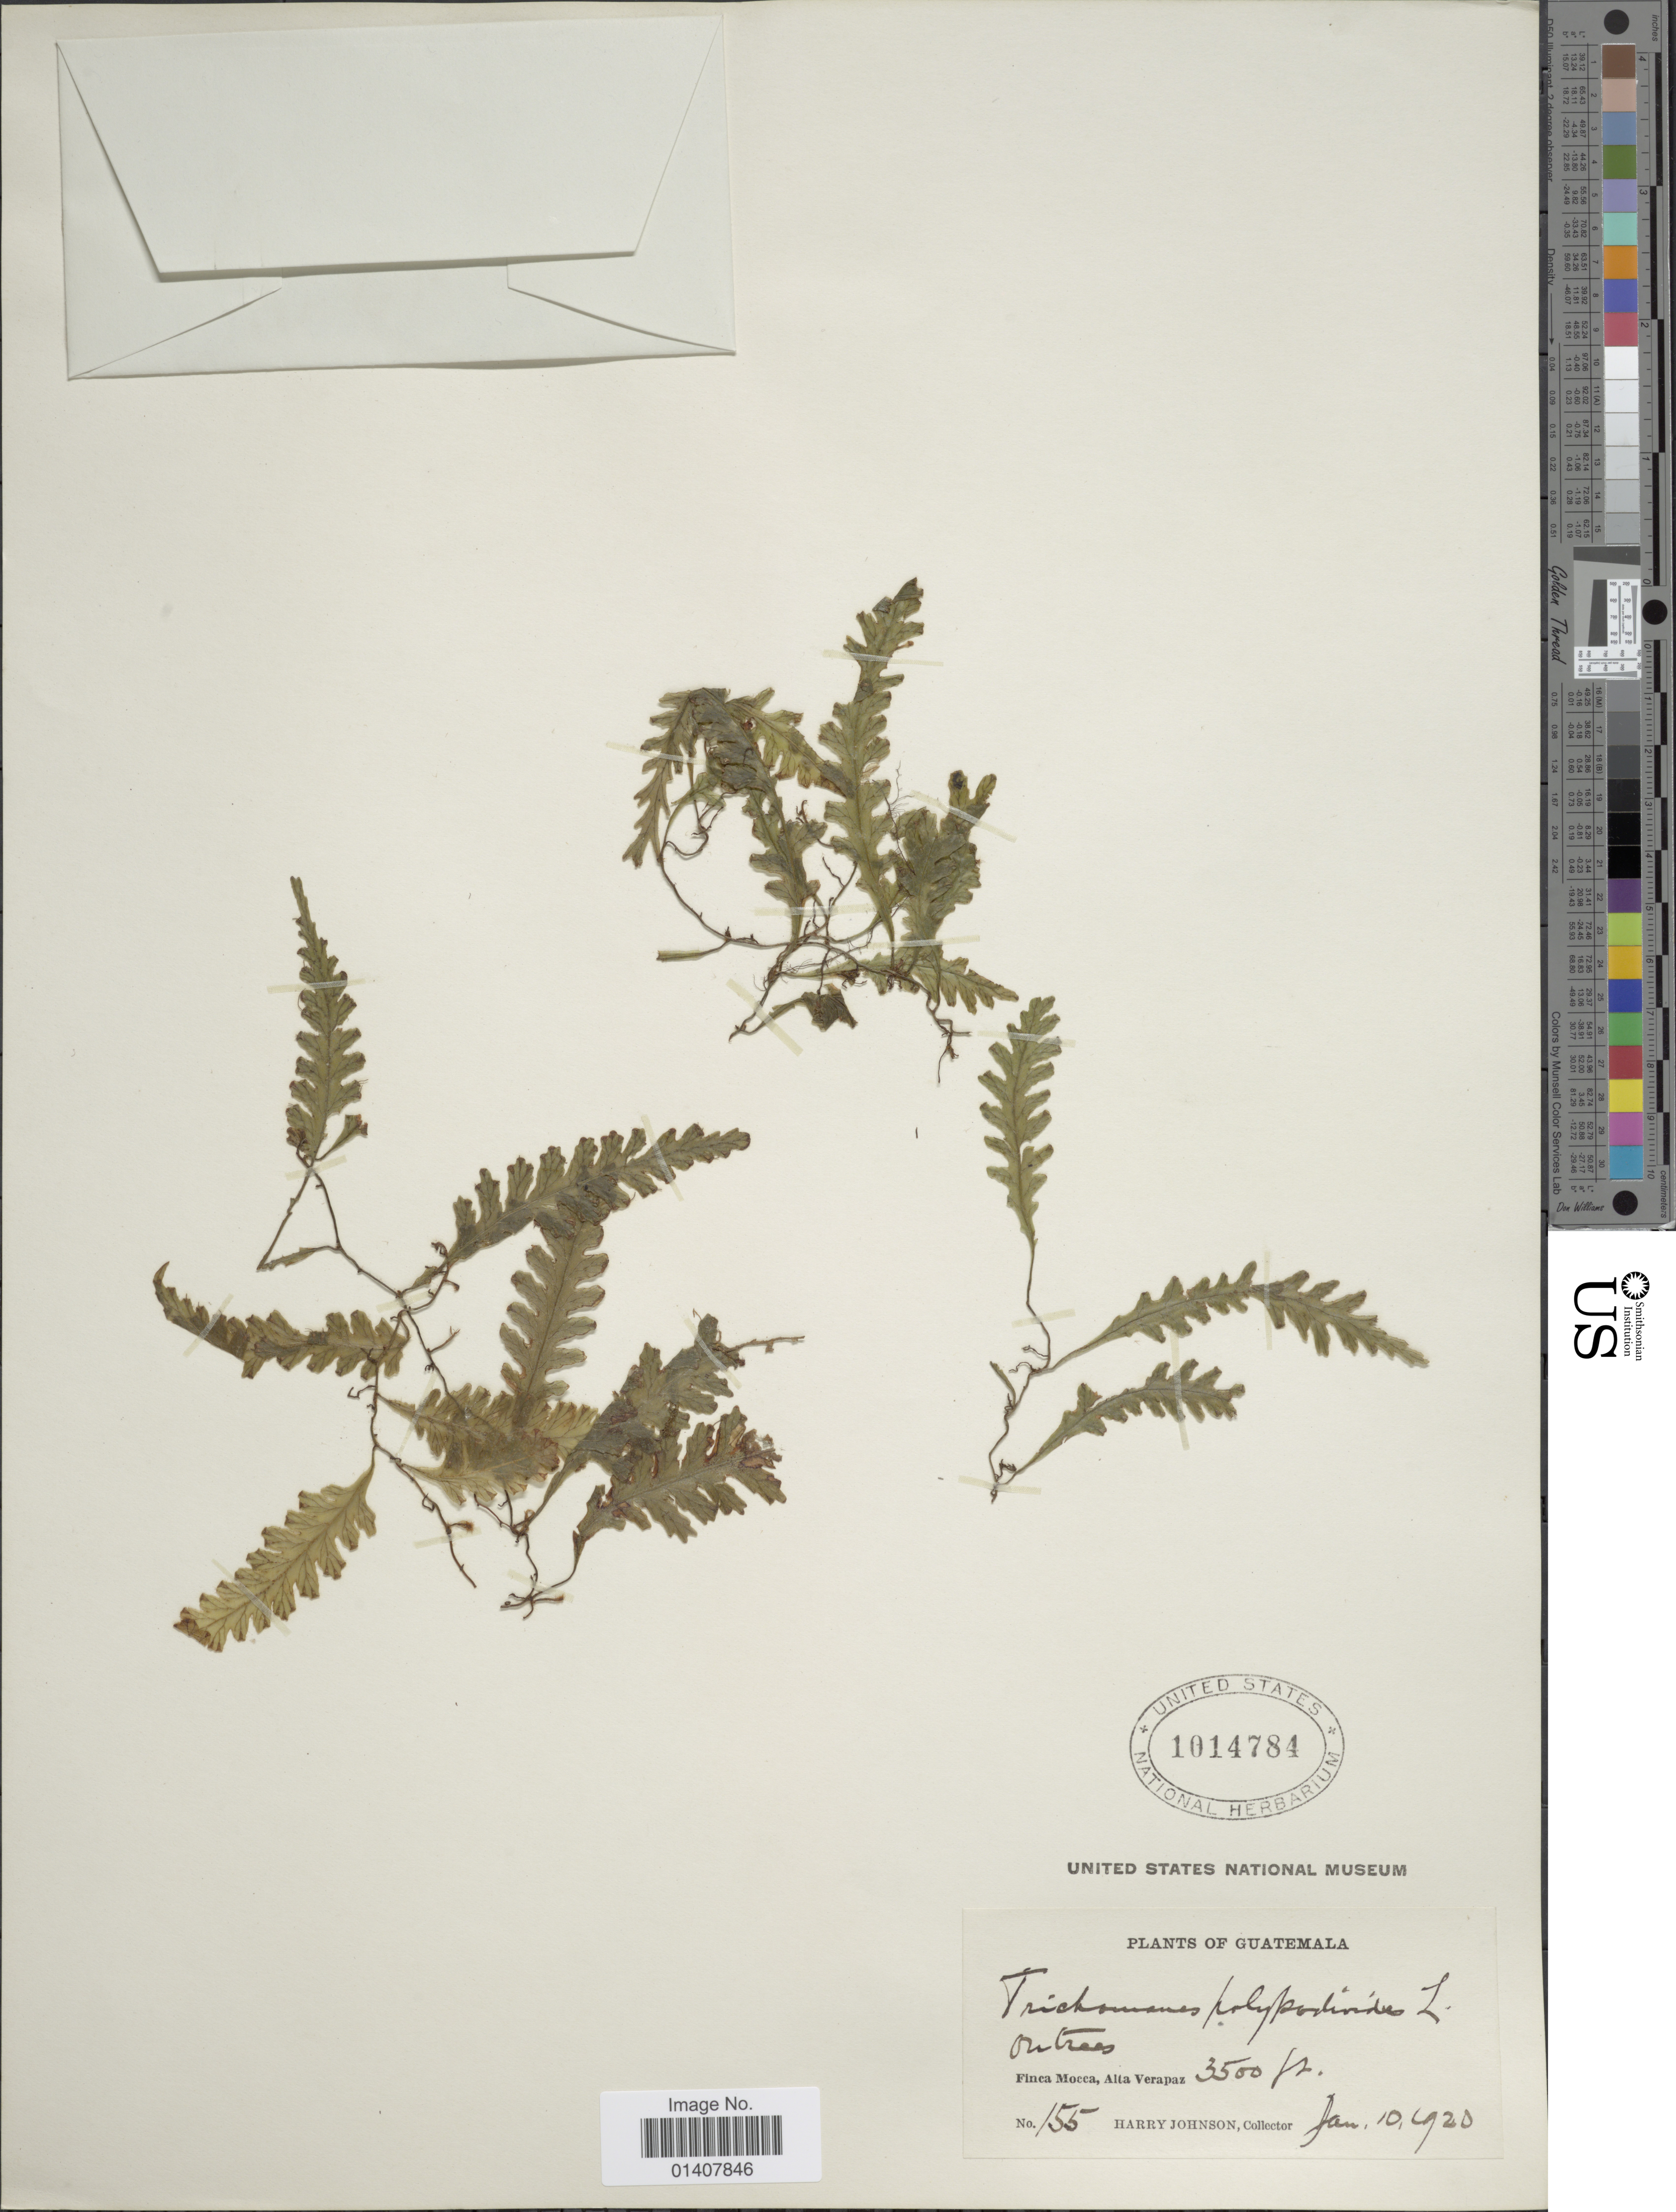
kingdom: Plantae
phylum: Tracheophyta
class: Polypodiopsida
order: Hymenophyllales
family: Hymenophyllaceae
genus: Trichomanes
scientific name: Trichomanes polypodioides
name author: L.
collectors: H. Johnson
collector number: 155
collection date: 1920-01-10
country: Guatemala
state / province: Alta Verapaz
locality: Finca Mocca, Alta Verapaz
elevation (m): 1067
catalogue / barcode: US 1014784